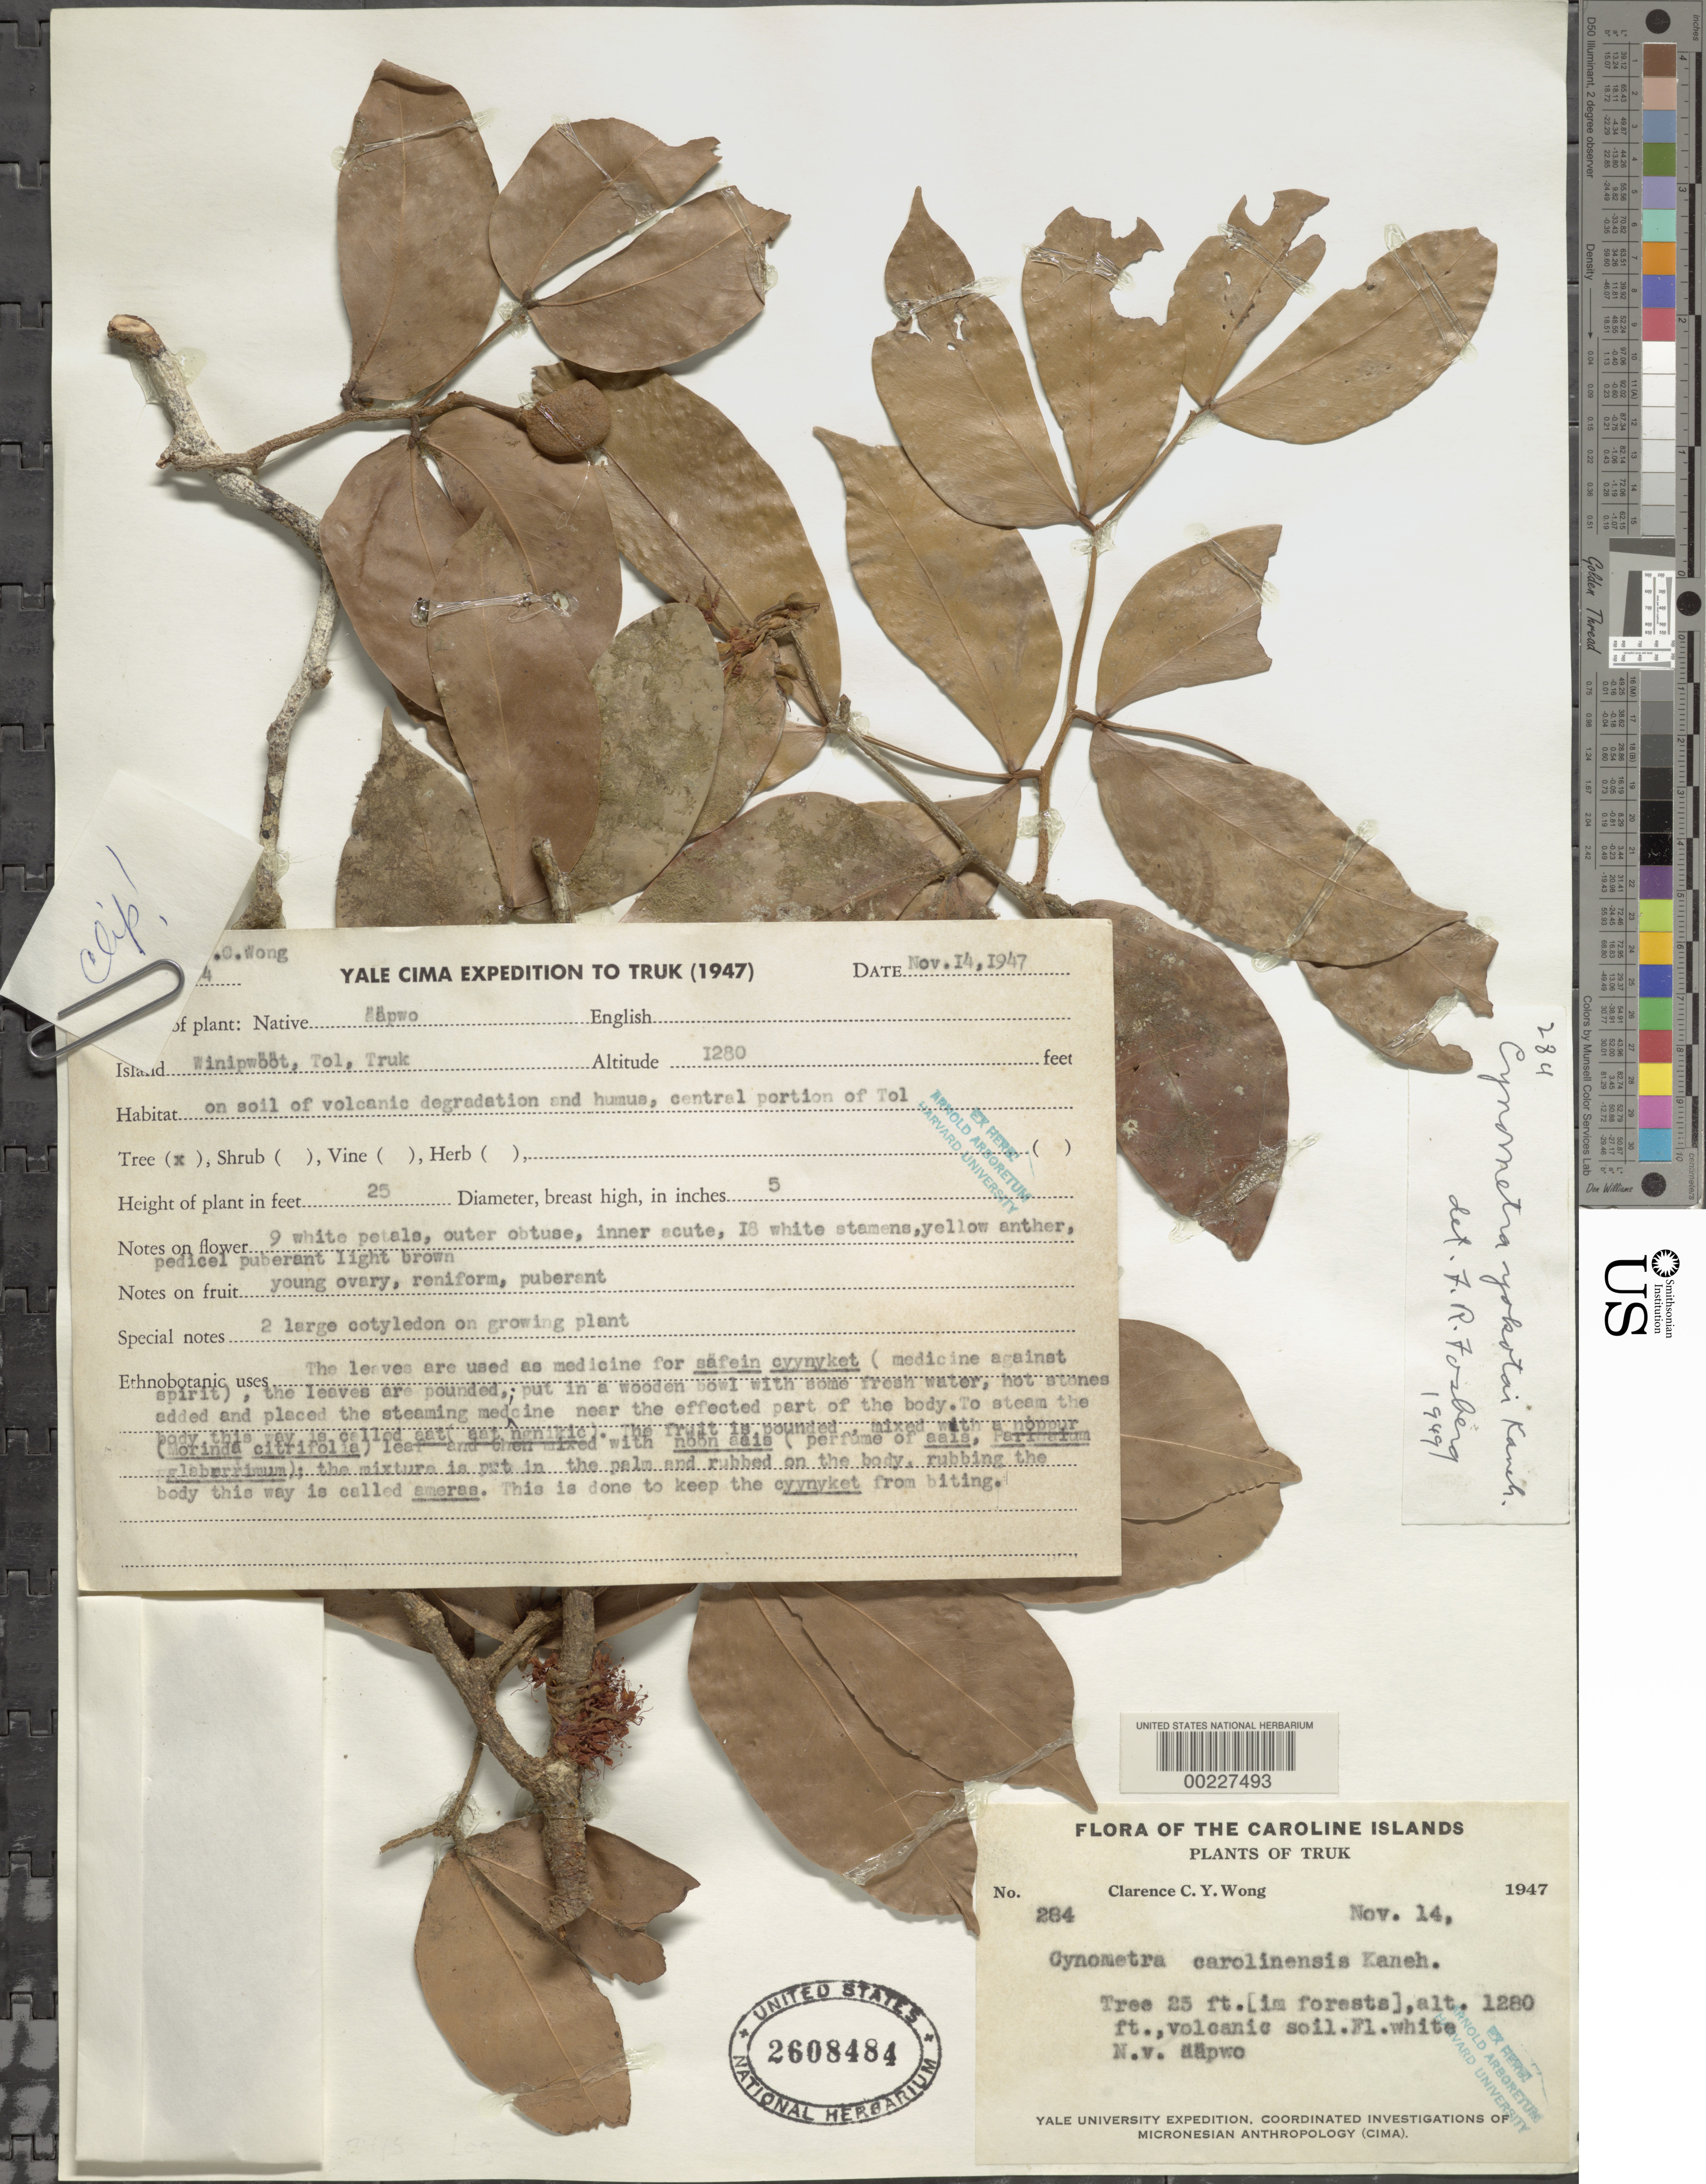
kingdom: Plantae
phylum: Tracheophyta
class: Magnoliopsida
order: Fabales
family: Fabaceae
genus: Cynometra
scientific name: Cynometra yokotai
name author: Kaneh.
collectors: C. Y. C. Wong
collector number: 284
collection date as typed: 14 Nov 1947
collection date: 1947-11-14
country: Micronesia, Federated States of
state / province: Truk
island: Tol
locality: Winipwoot, Tol, central portion of Tol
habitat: Soil of volcanic degradation & humus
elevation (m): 390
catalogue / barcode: US 2608484